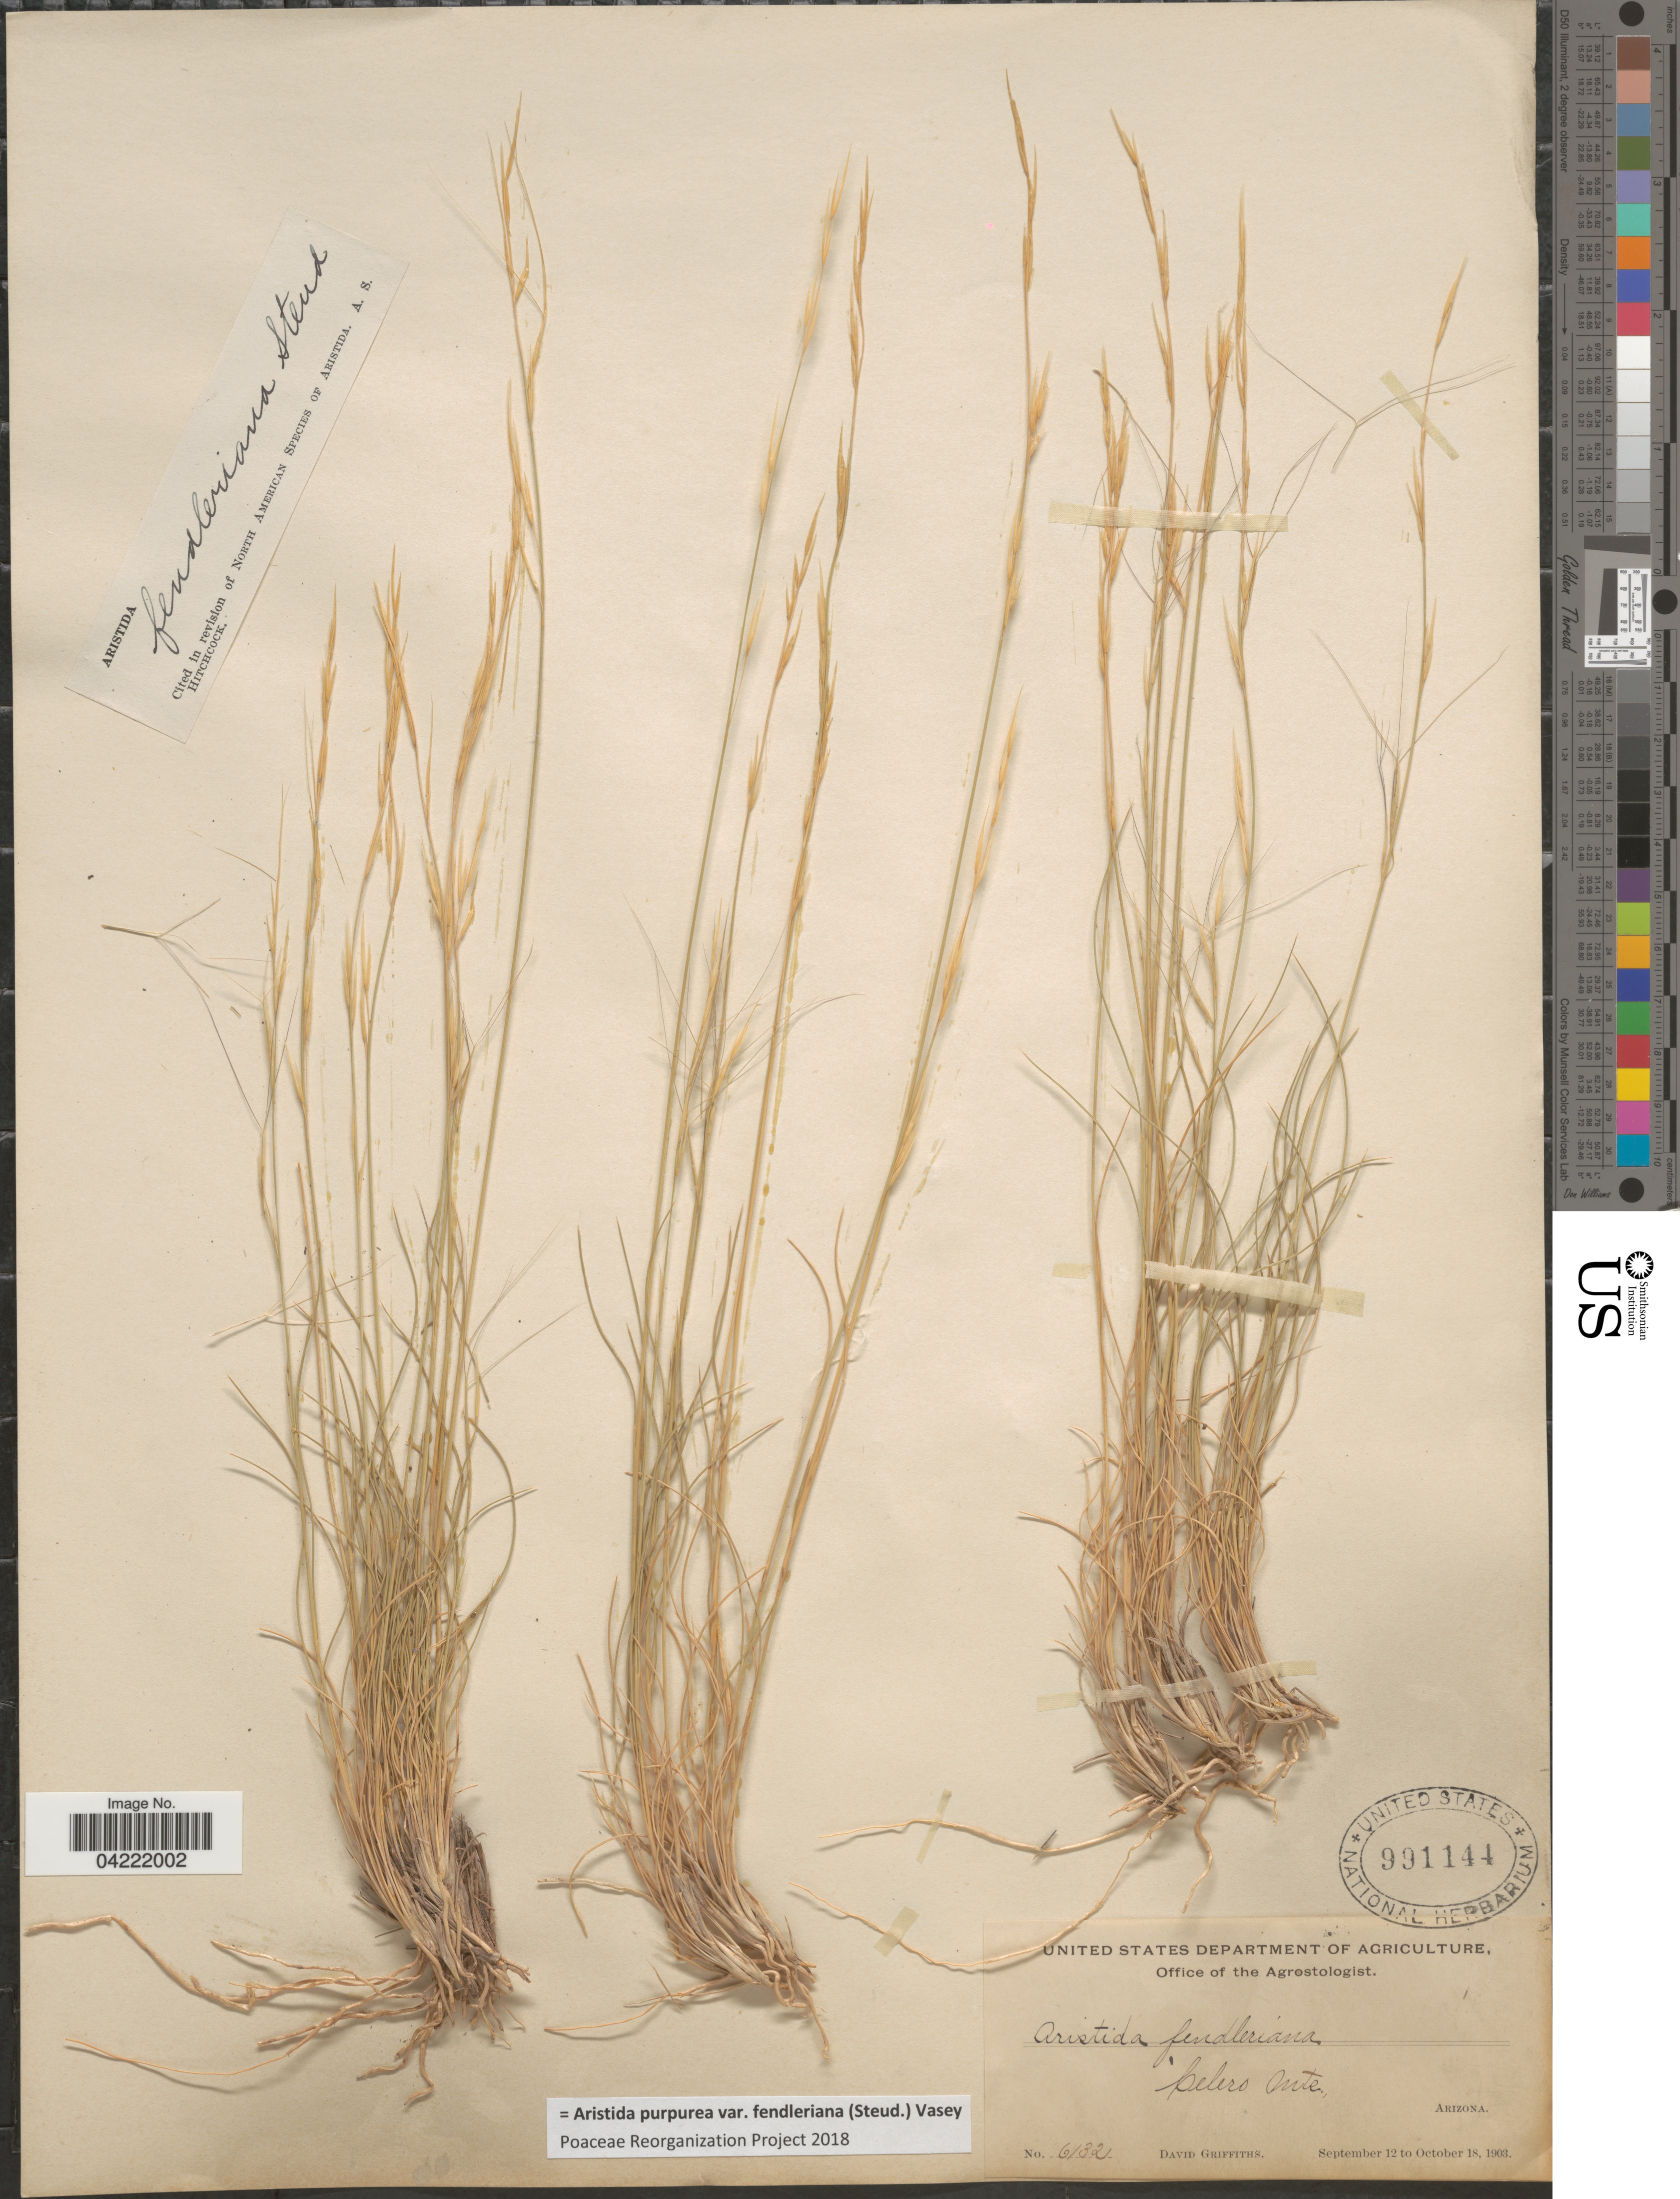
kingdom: Plantae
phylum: Tracheophyta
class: Liliopsida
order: Poales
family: Poaceae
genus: Aristida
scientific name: Aristida purpurea var. fendleriana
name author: (Steud.) Vasey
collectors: D. Griffiths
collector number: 6132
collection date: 1903-09-12/1903-10-18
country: United States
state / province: Arizona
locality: Celero Mts.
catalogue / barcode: US 991144